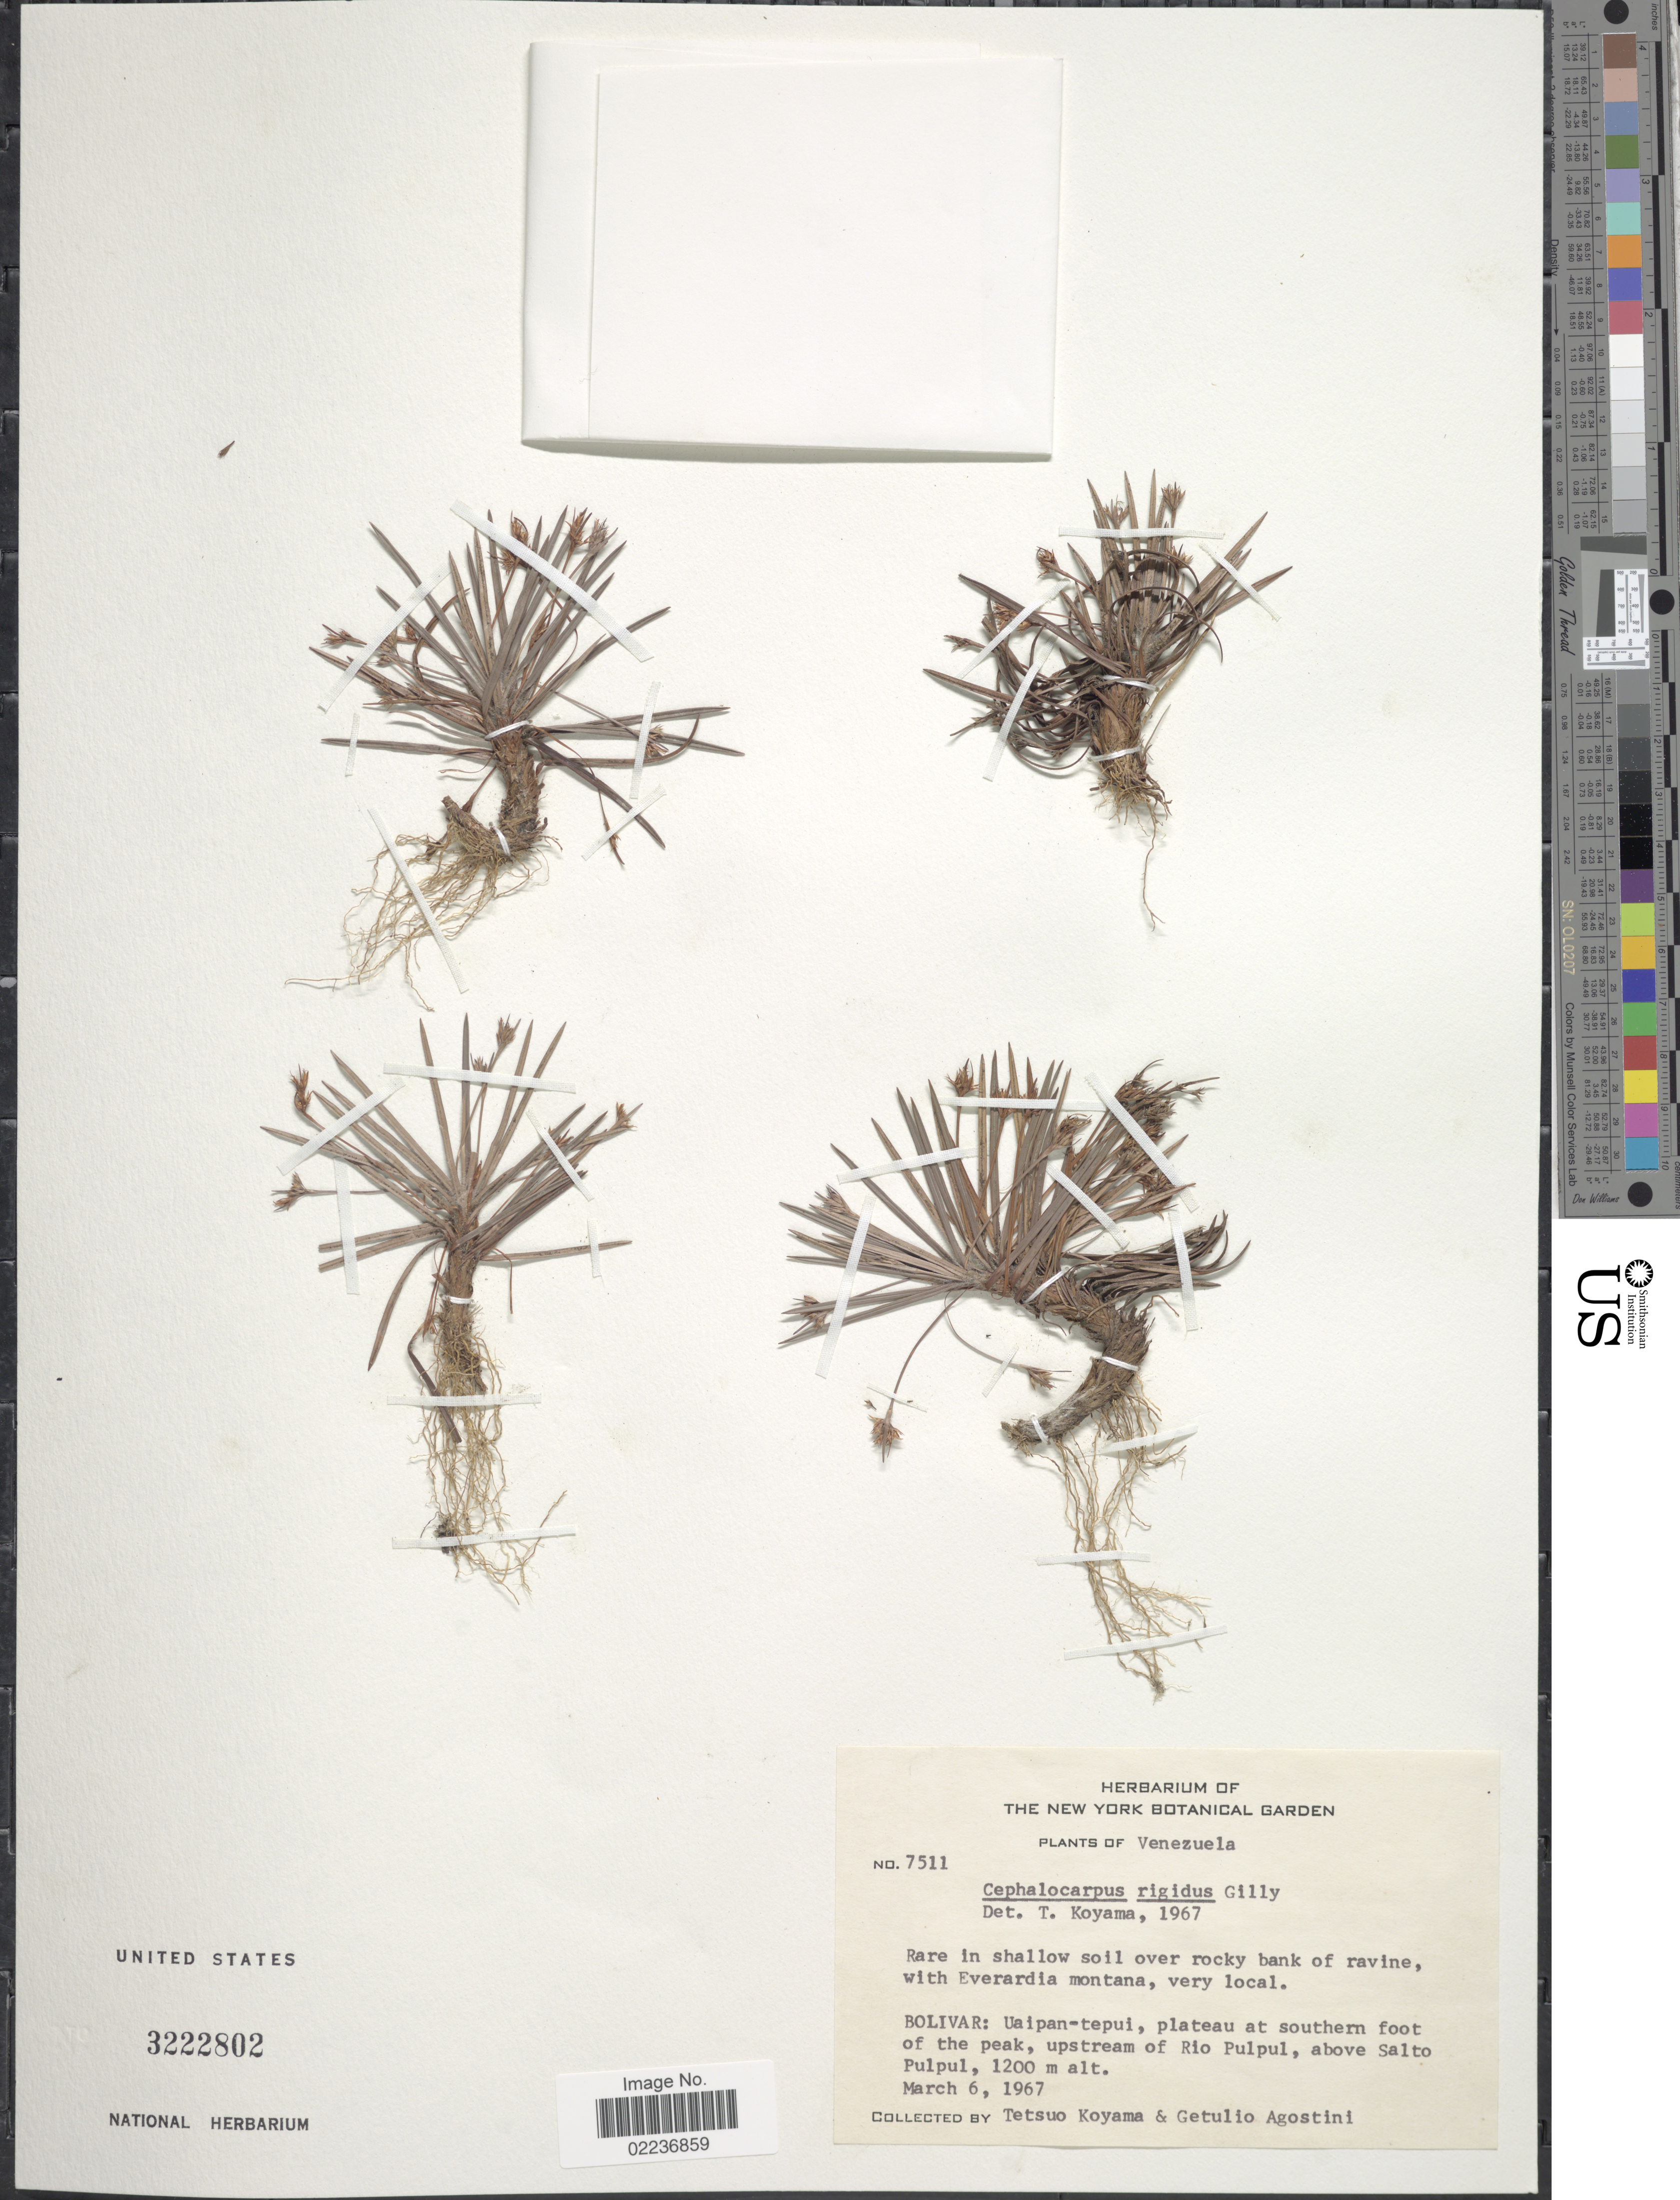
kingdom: Plantae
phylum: Tracheophyta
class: Liliopsida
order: Poales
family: Cyperaceae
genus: Cephalocarpus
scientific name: Cephalocarpus rigidus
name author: Gilly ex Gleason & Killip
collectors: T. Koyama & G. Agostini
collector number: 7511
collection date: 1967-03-06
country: Venezuela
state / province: Bolivar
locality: Rare in shallow soil over rocky bank of ravine, with Everardia montana, Uaipan-tepui, plateau at southern foot of the peak, upstream of Rio Pulpul, above Salto Pulpul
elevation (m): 1200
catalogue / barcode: US 3222802